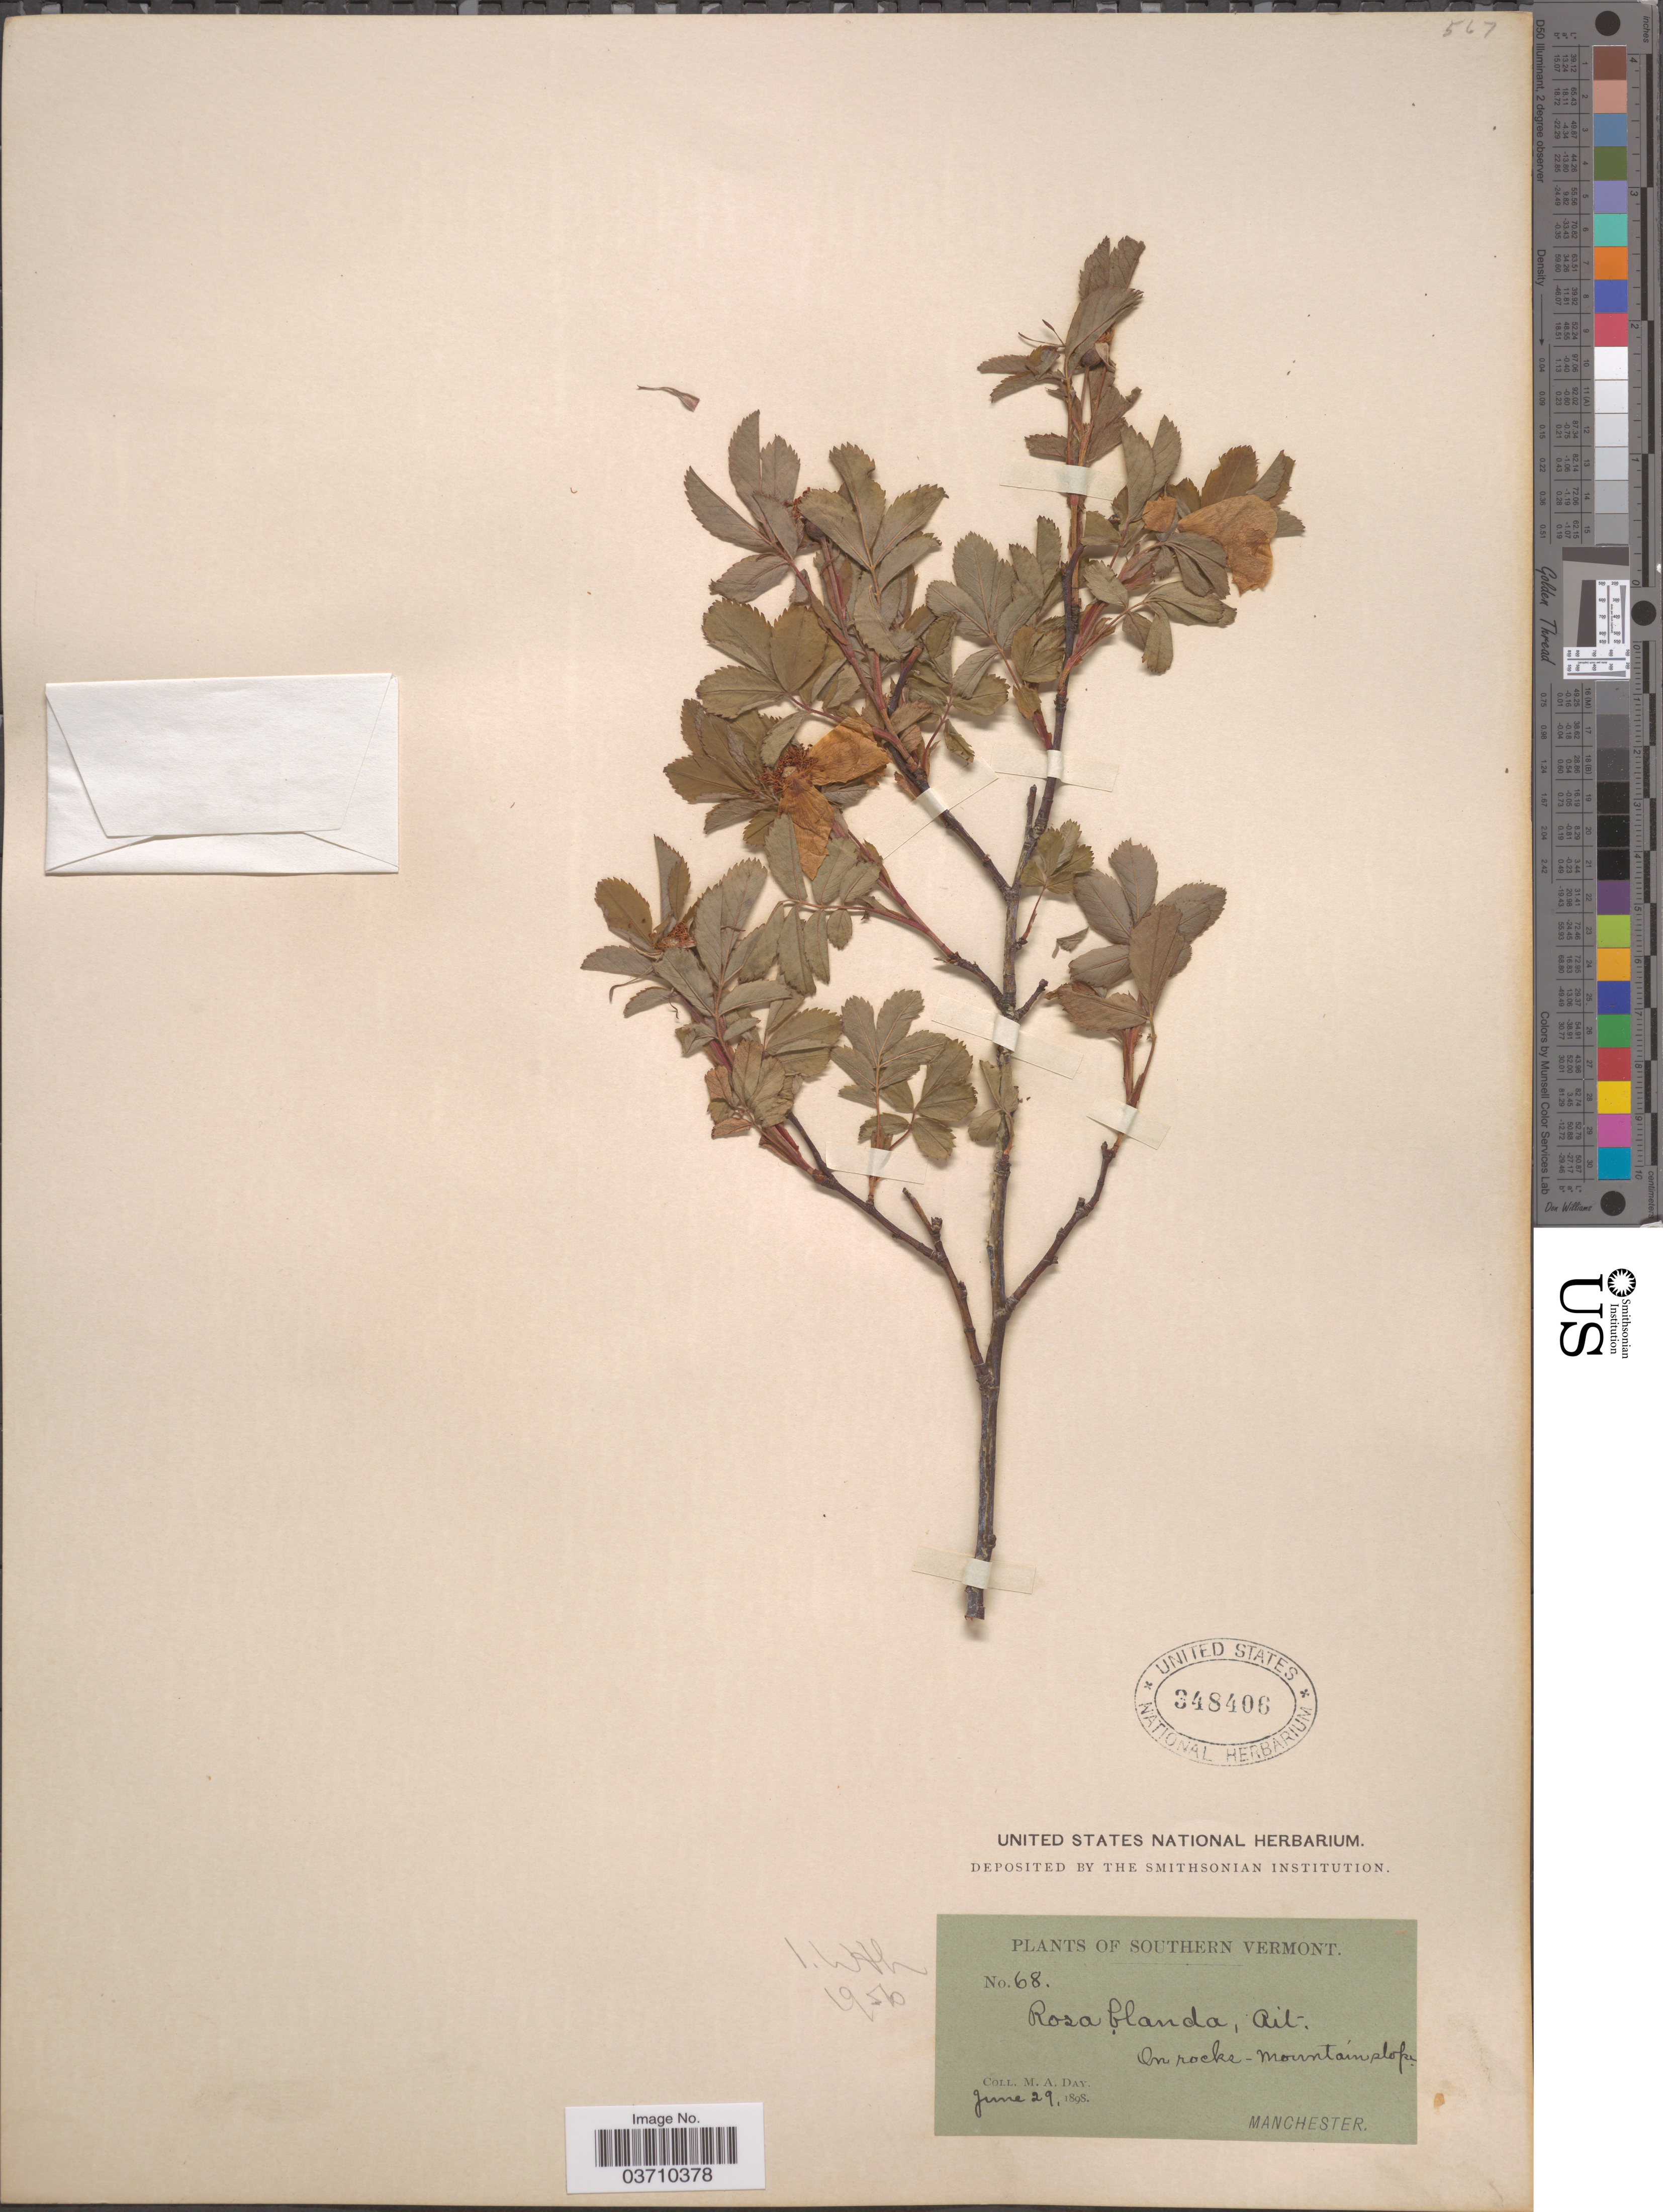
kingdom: Plantae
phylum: Tracheophyta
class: Magnoliopsida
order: Rosales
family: Rosaceae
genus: Rosa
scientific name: Rosa blanda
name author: Aiton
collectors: M. Day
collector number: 68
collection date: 1898-06-29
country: United States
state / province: Vermont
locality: Southern Vermont. On rocks - Mountain slope. Manchester.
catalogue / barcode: US 348406